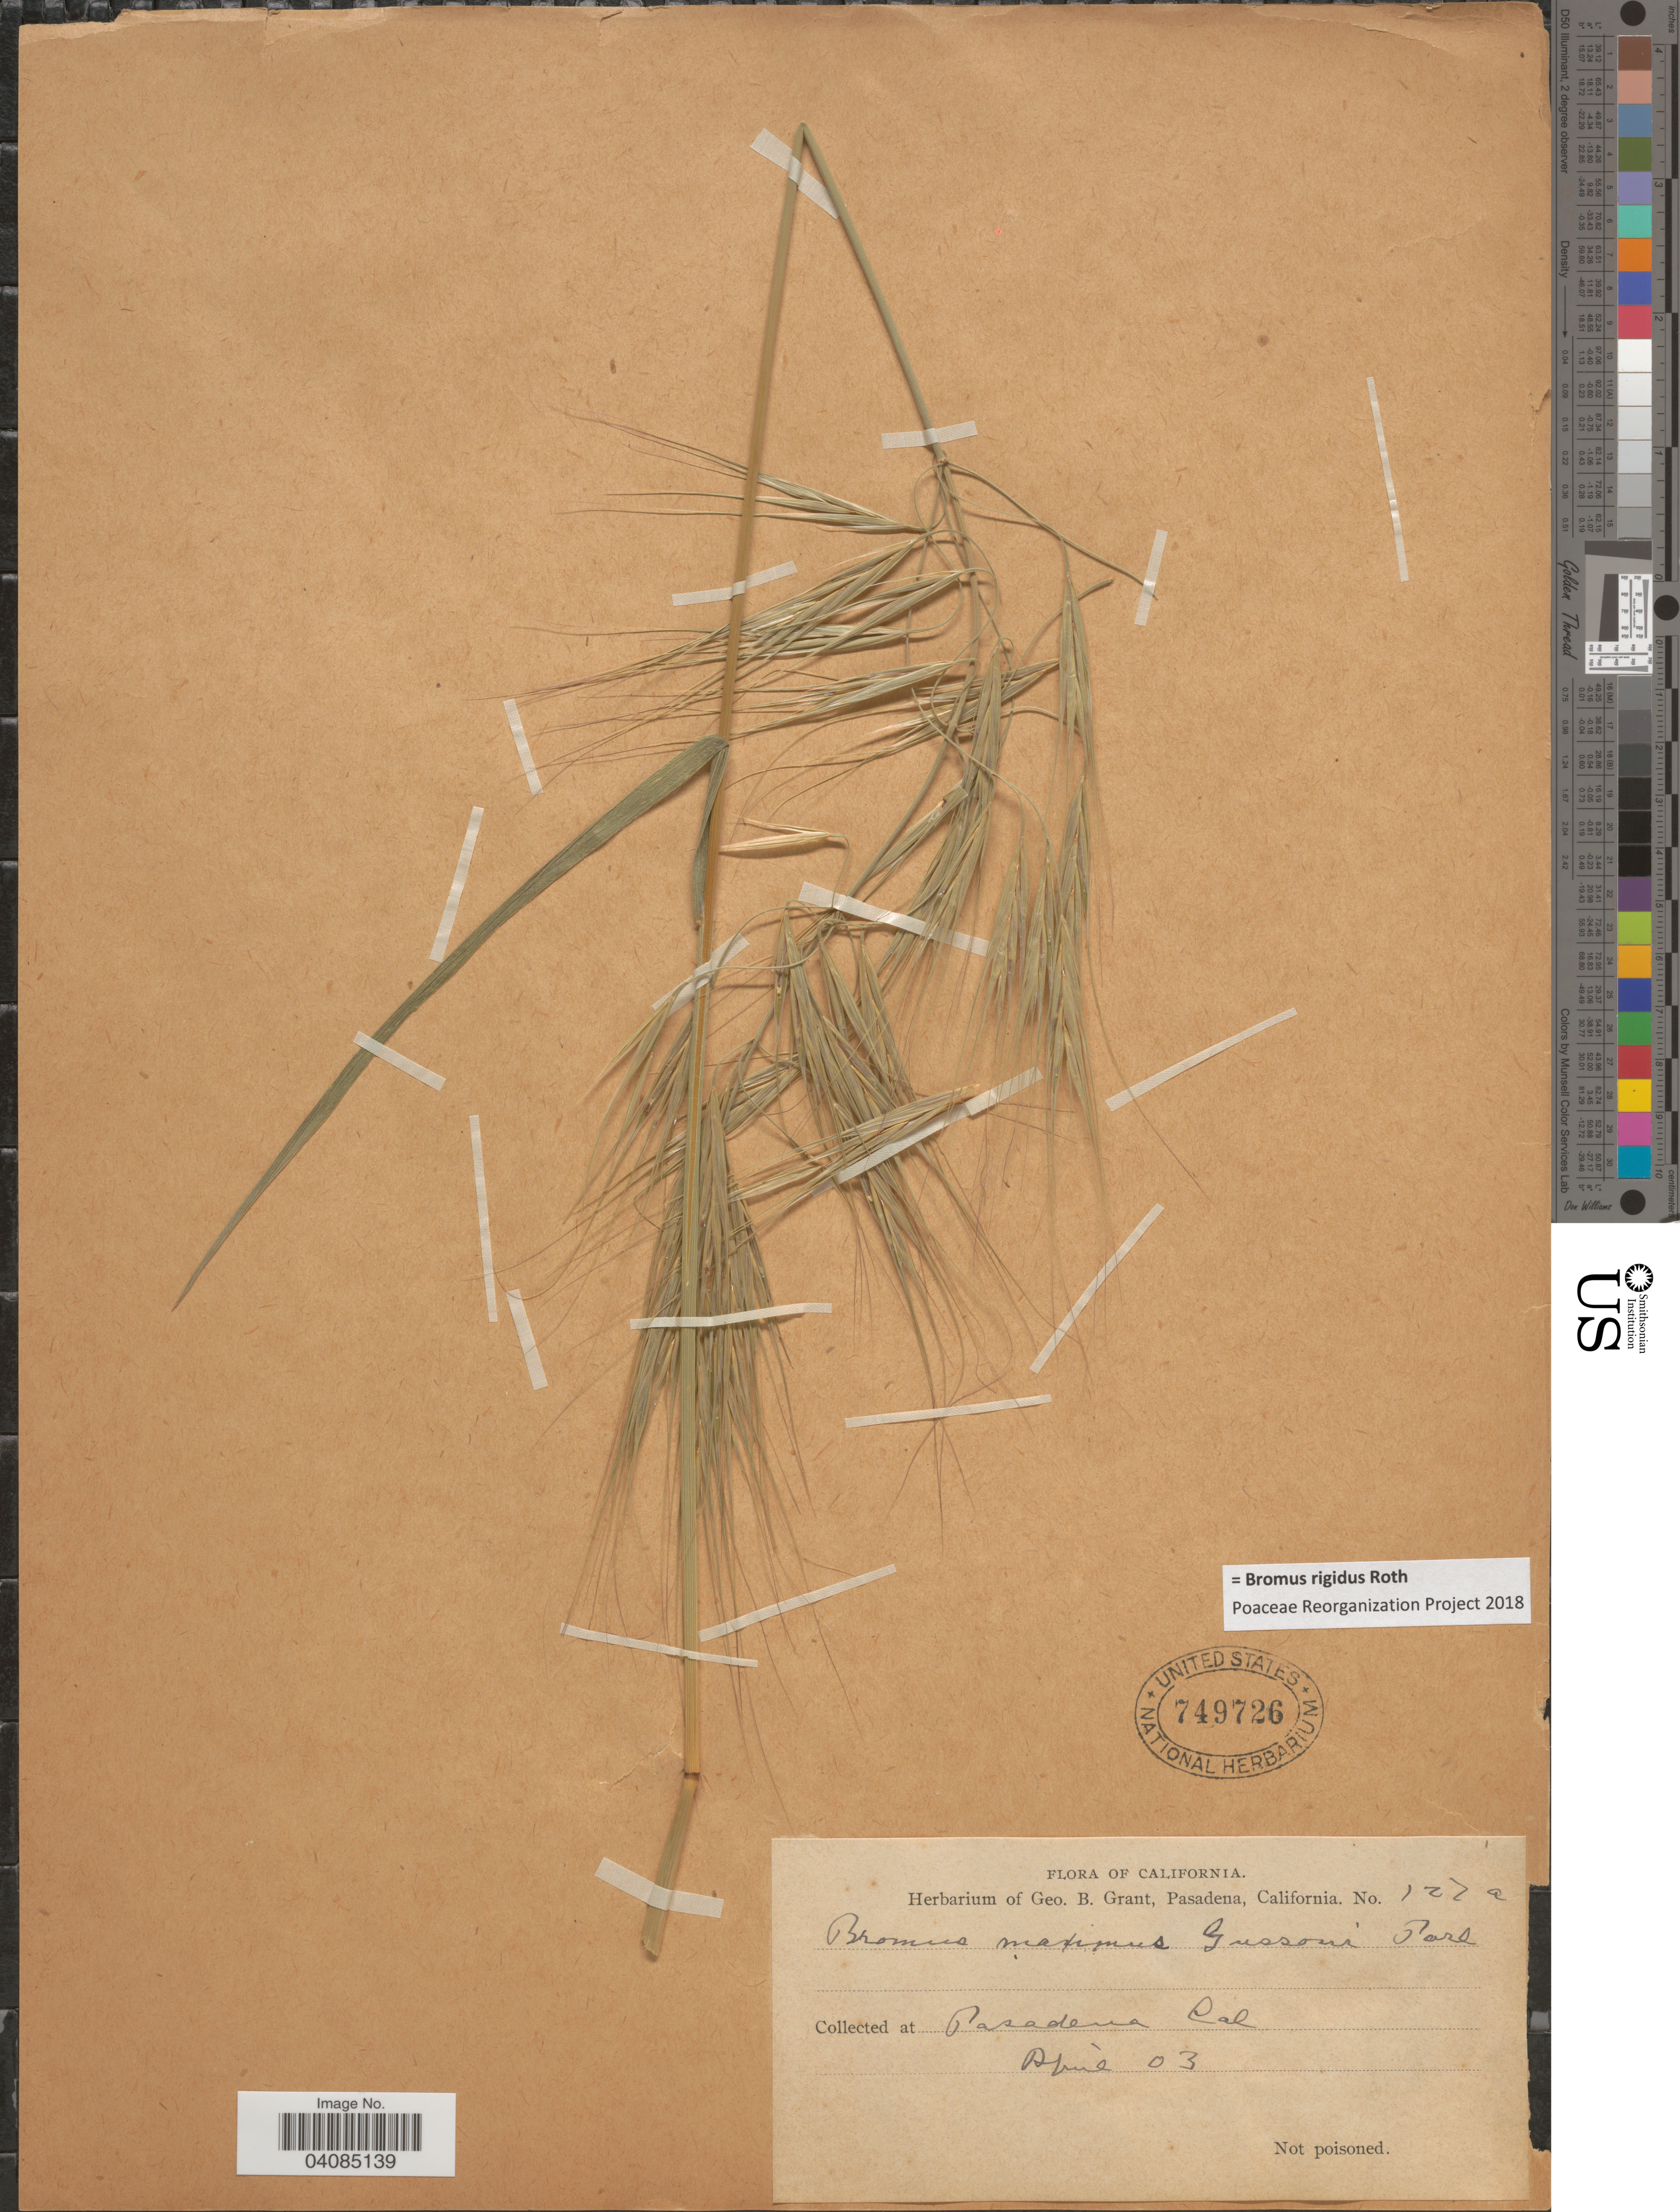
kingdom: Plantae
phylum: Tracheophyta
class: Liliopsida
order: Poales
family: Poaceae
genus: Bromus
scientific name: Bromus rigidus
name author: Roth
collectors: ex herb. Geo. B. Grant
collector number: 127a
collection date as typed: Transcribed d/m/y: /4/3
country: United States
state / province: California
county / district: Los Angeles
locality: Pasadena.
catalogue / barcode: US 749726